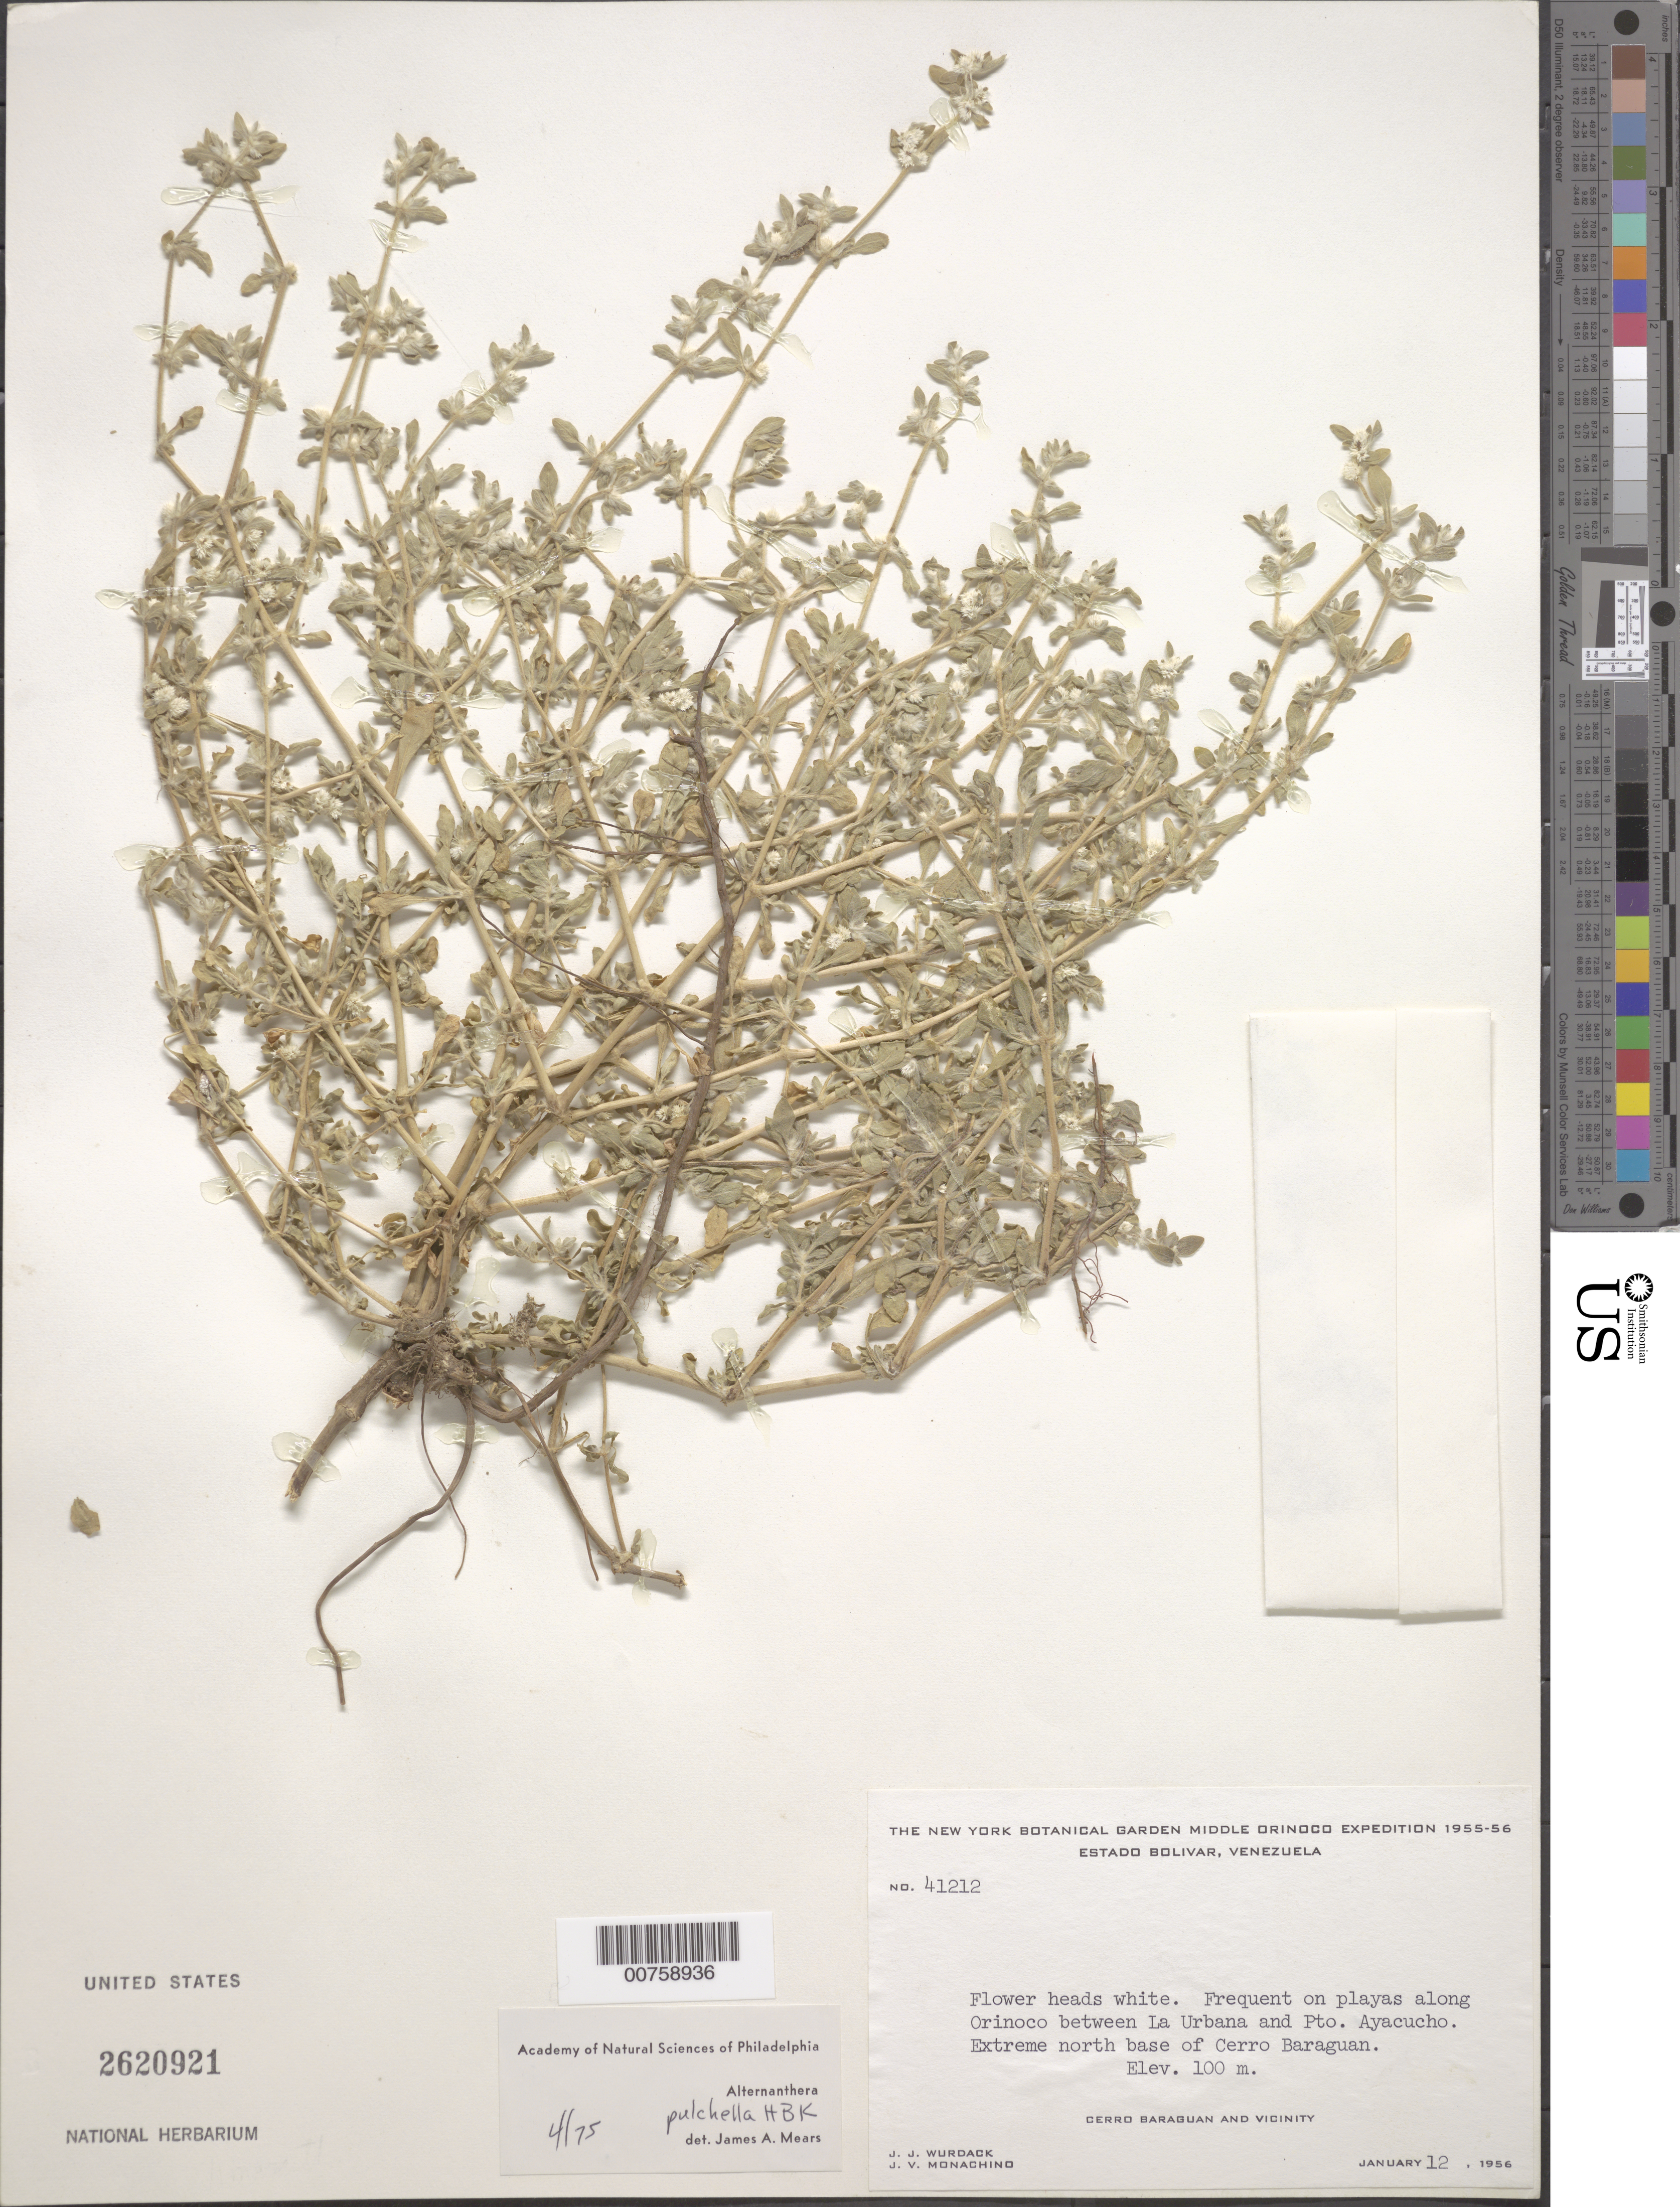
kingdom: Plantae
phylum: Tracheophyta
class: Magnoliopsida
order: Caryophyllales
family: Amaranthaceae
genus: Alternanthera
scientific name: Alternanthera pulchella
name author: Kunth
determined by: Mears, J. A., (PH), Academy of Natural Sciences of Philadelphia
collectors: J. J. Wurdack & J. V. Monachino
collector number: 41212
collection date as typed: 12-Jan-56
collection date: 1956-01-12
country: Venezuela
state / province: Bolívar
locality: Cerro Baraguan, extreme N base, between La Urbana and Pto. Ayacucho, Orinoco R.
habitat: Playas along river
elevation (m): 100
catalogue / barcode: US 2620921